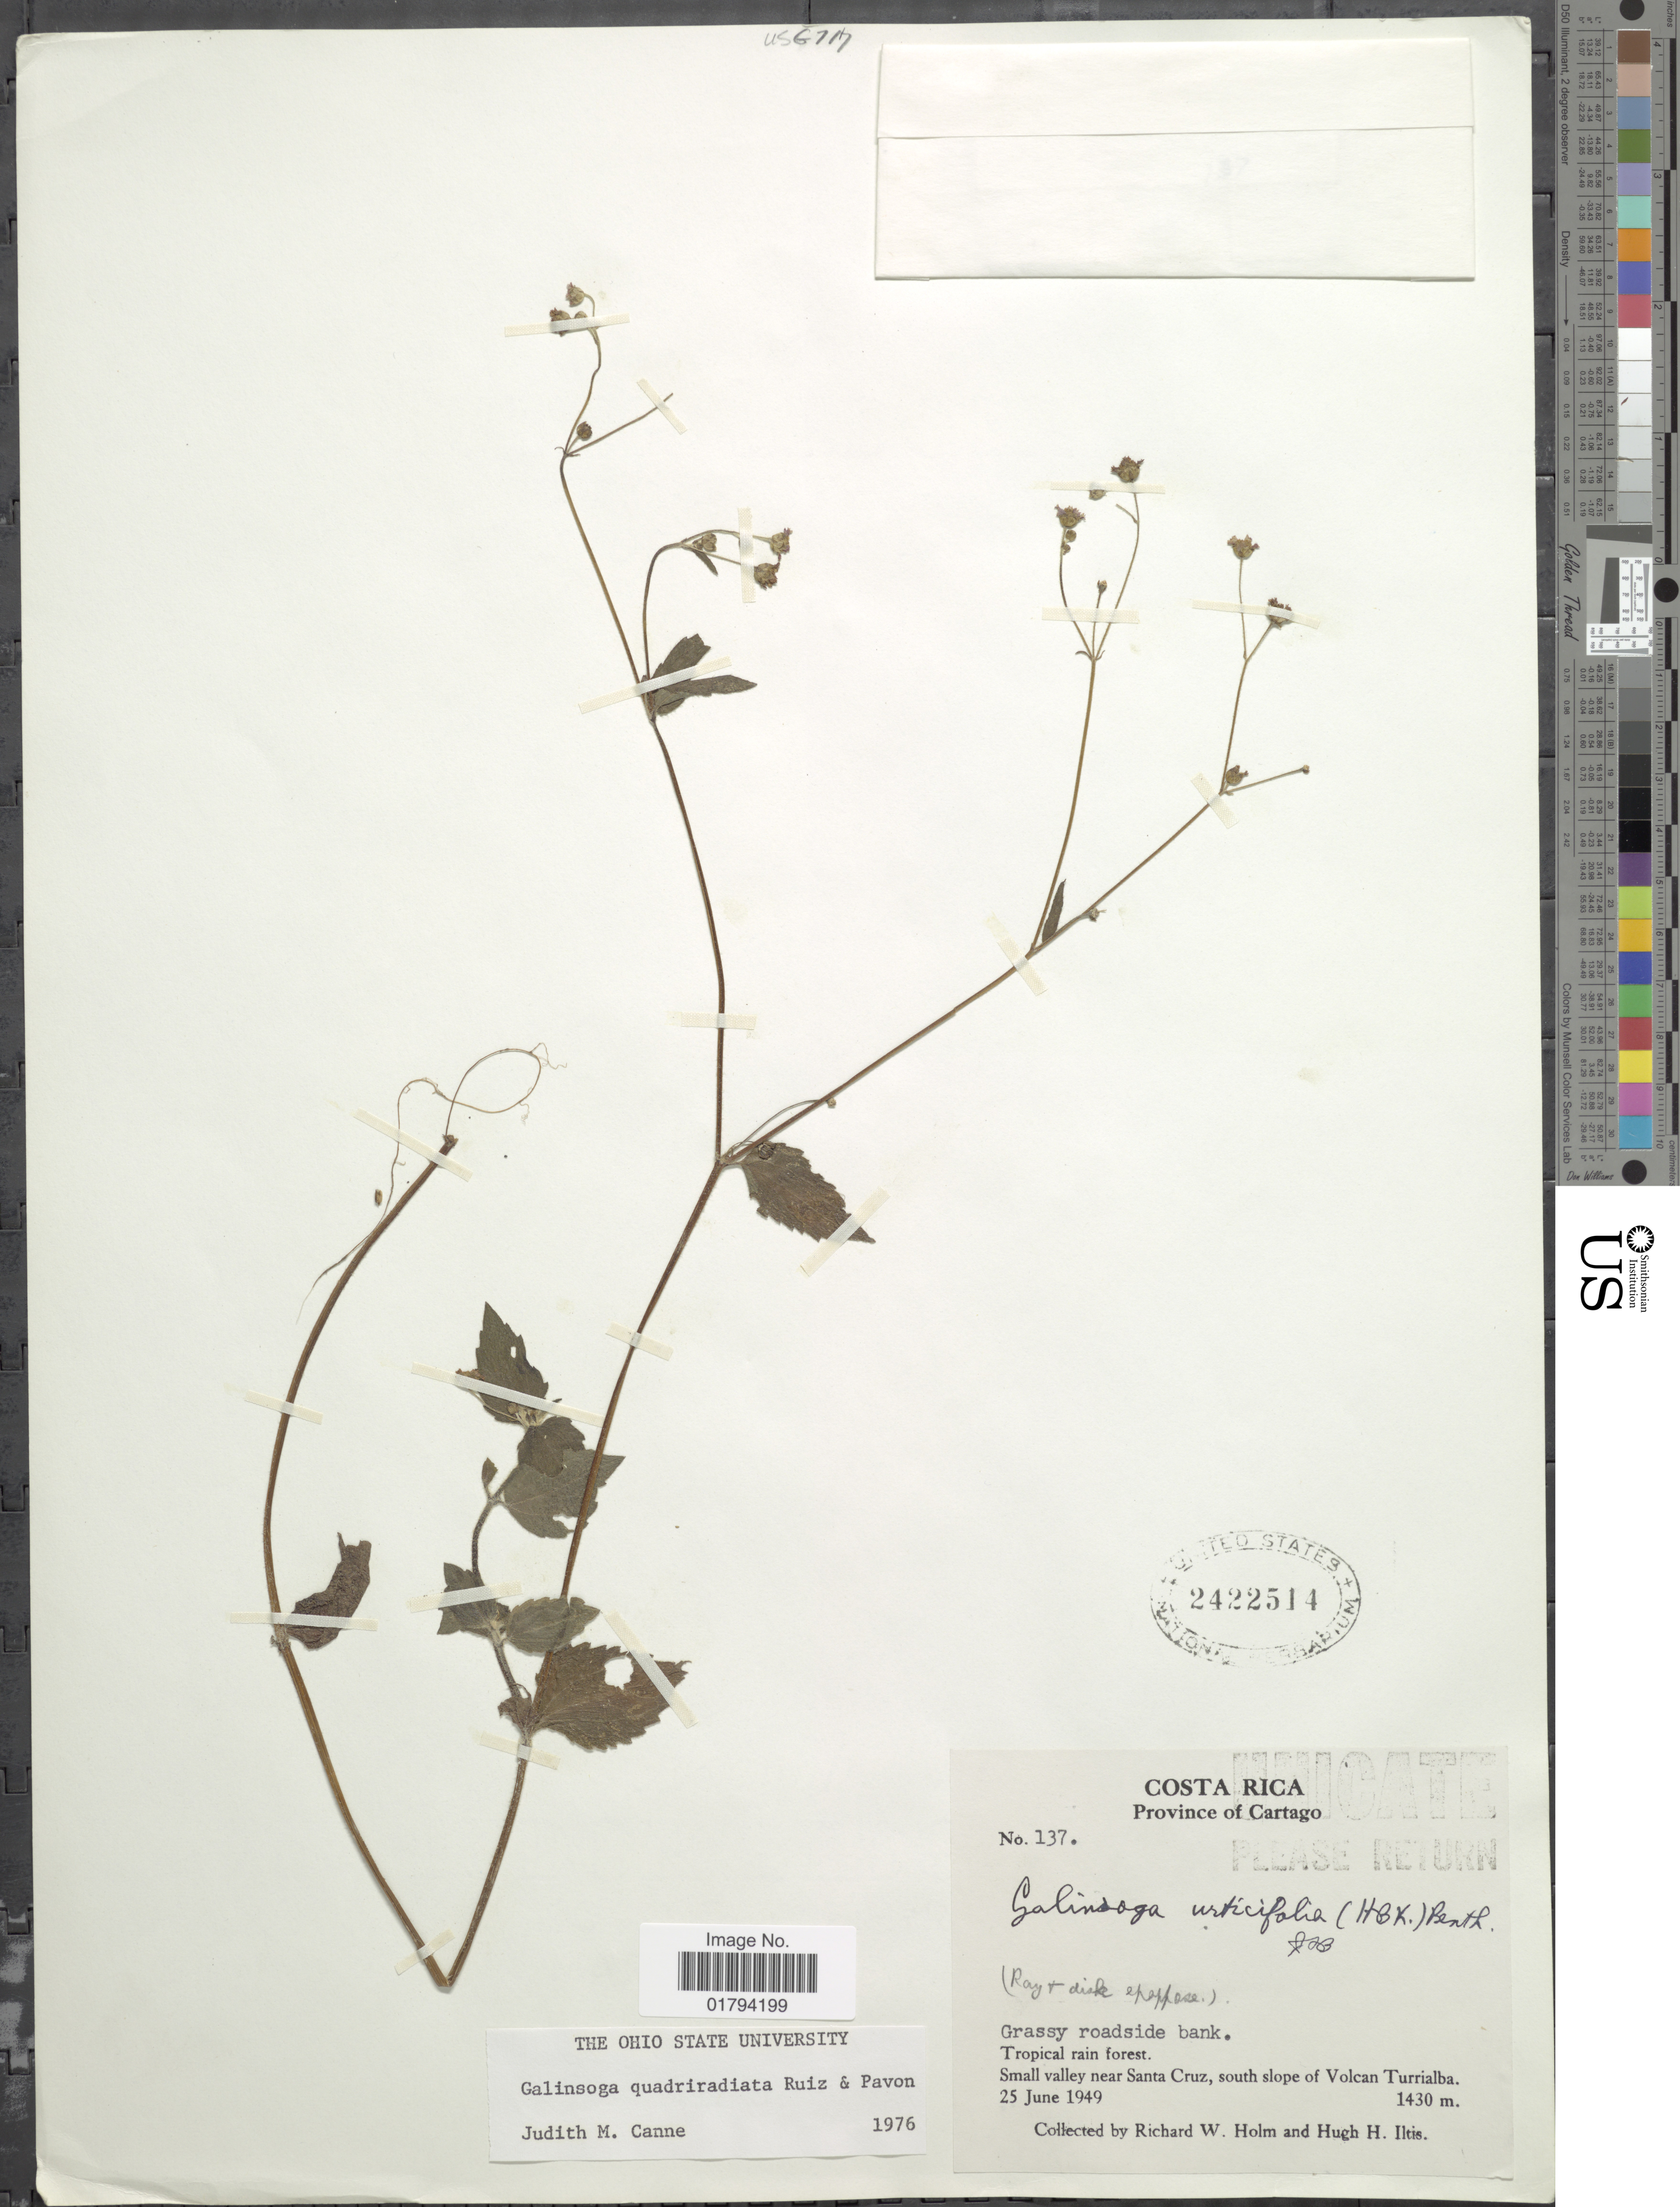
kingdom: Plantae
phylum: Tracheophyta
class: Magnoliopsida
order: Asterales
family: Asteraceae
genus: Galinsoga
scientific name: Galinsoga quadriradiata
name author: Ruiz & Pav.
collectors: R. W. Holm & H. H. Iltis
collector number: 137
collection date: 1949-06-25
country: Costa Rica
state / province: Cartago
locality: Grassy roadside bank, tropical rain forest, small valley near Santa Cruz, south slope of Volcan Turrialba.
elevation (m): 1430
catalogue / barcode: US 2422514